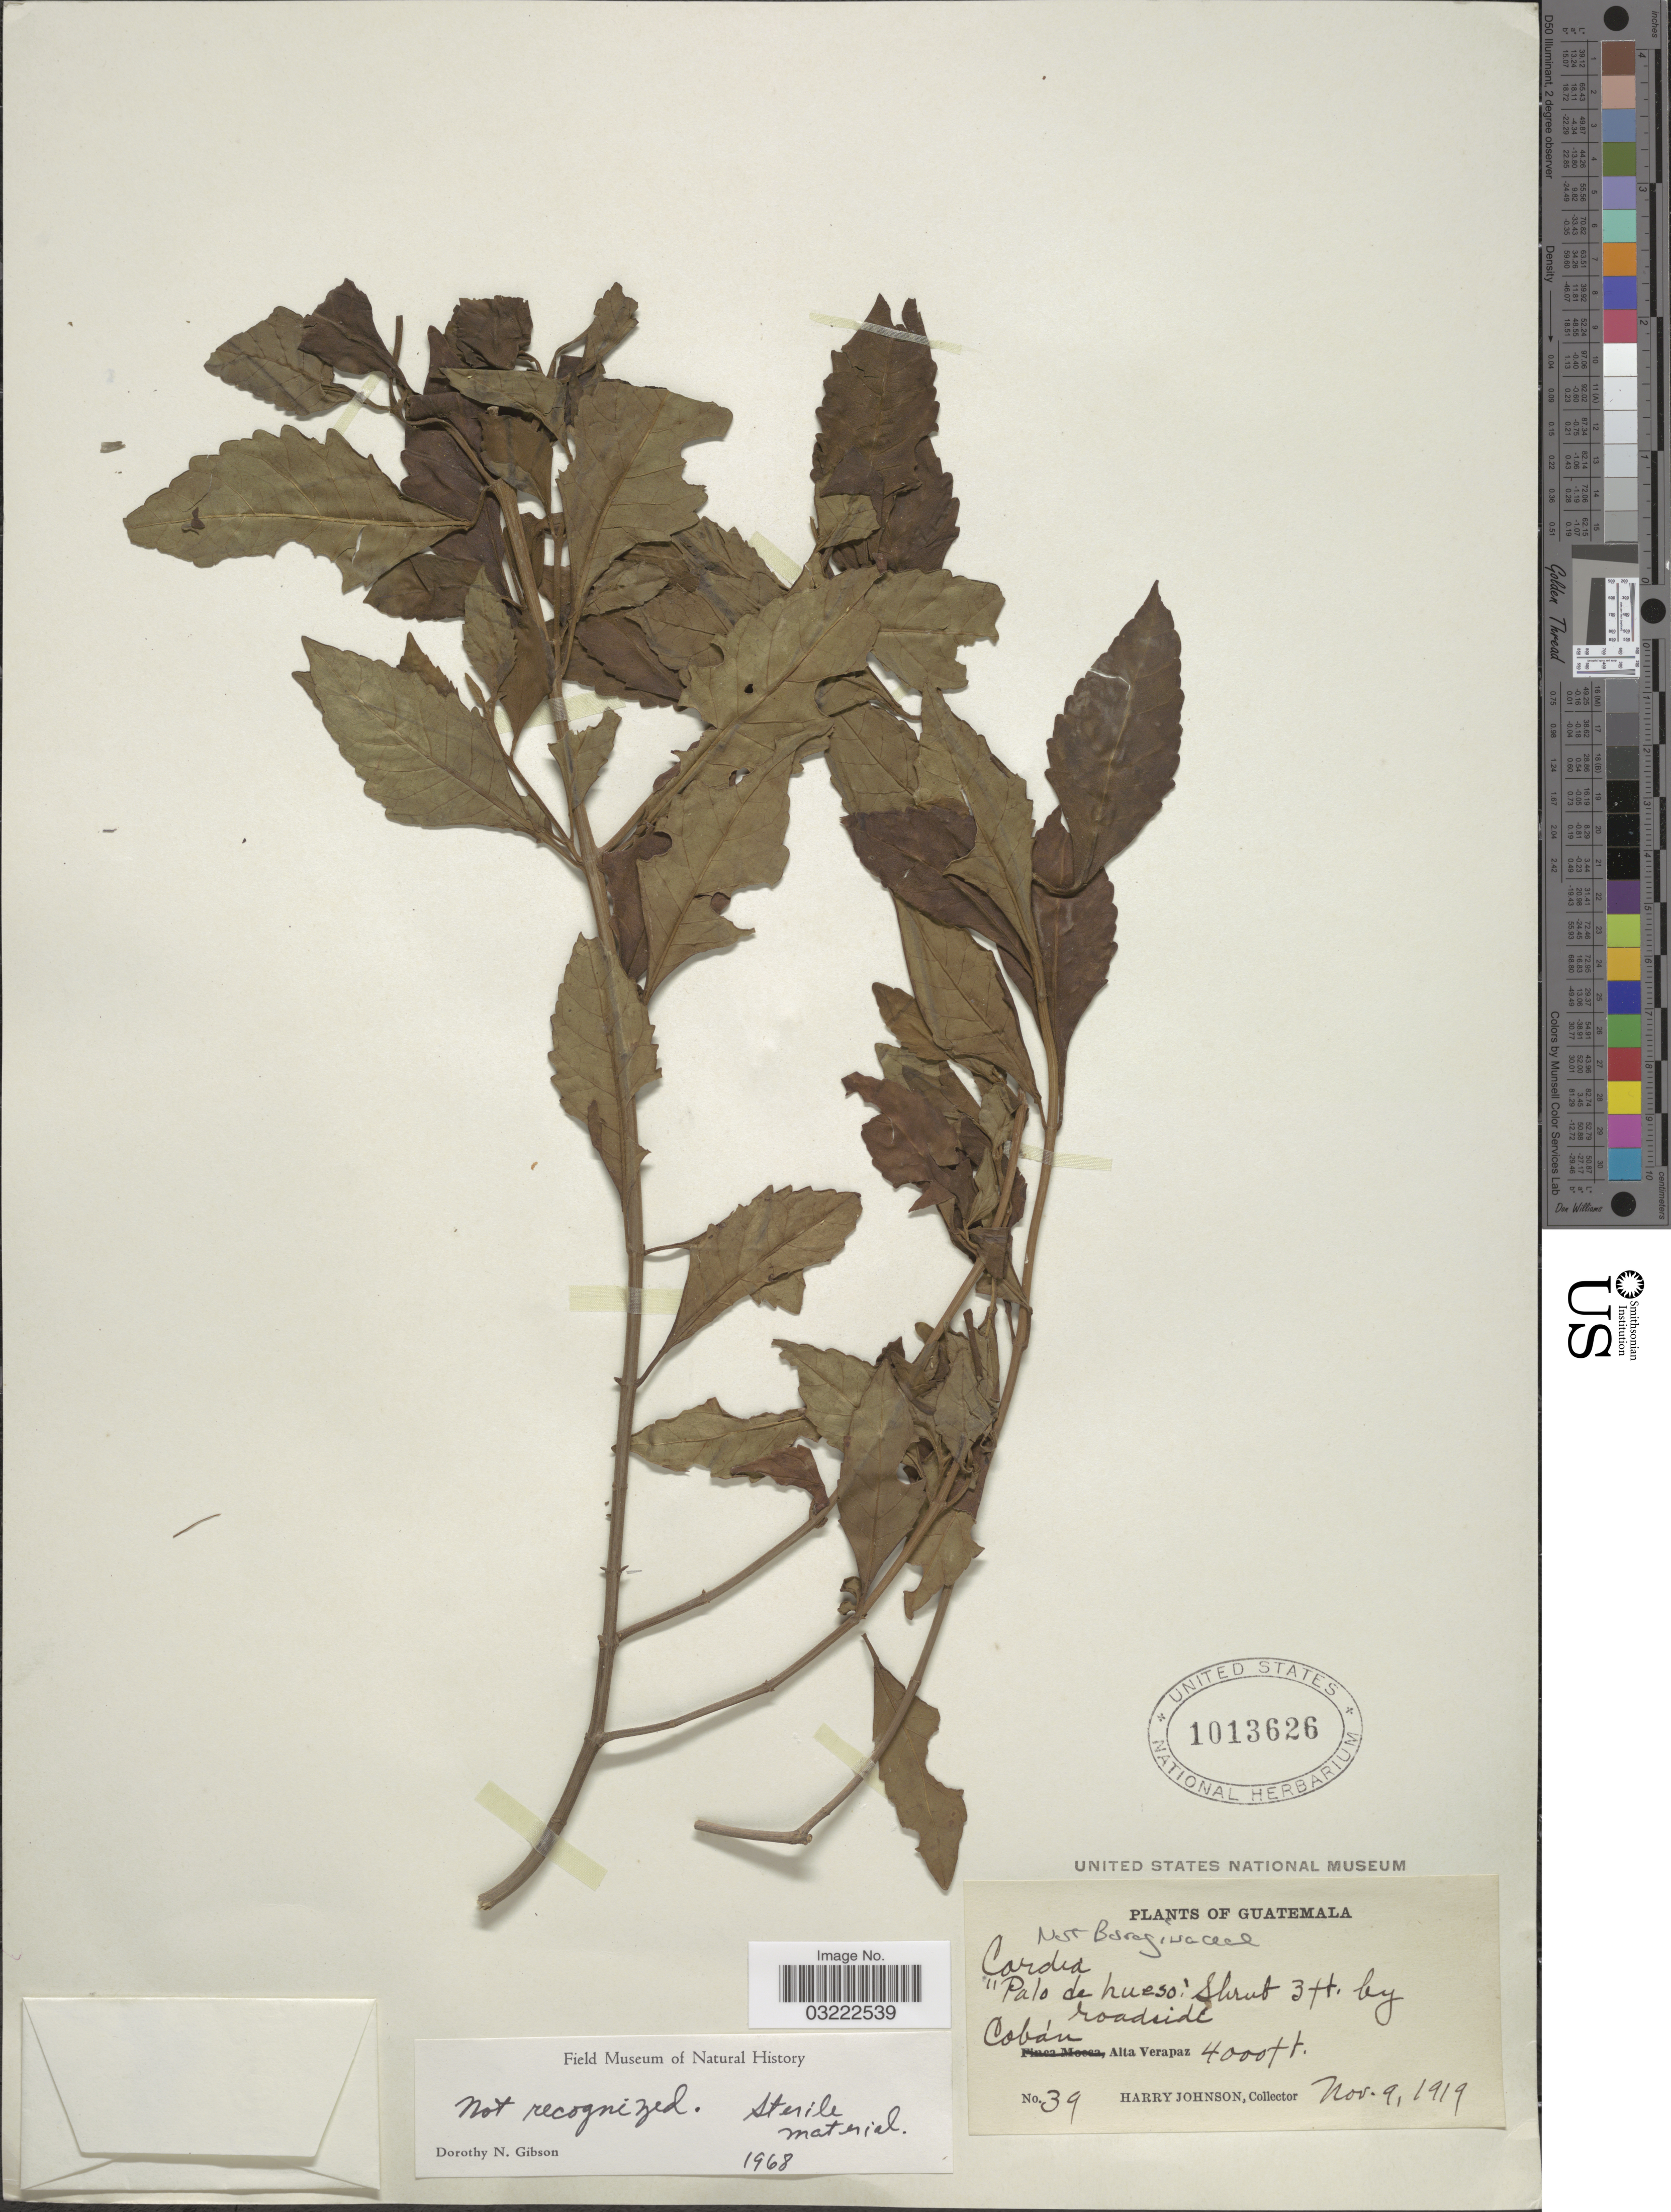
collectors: H. Johnson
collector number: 39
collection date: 1919-11-09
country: Guatemala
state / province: Alta Verapaz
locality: Cobán.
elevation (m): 1219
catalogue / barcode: US 1013626